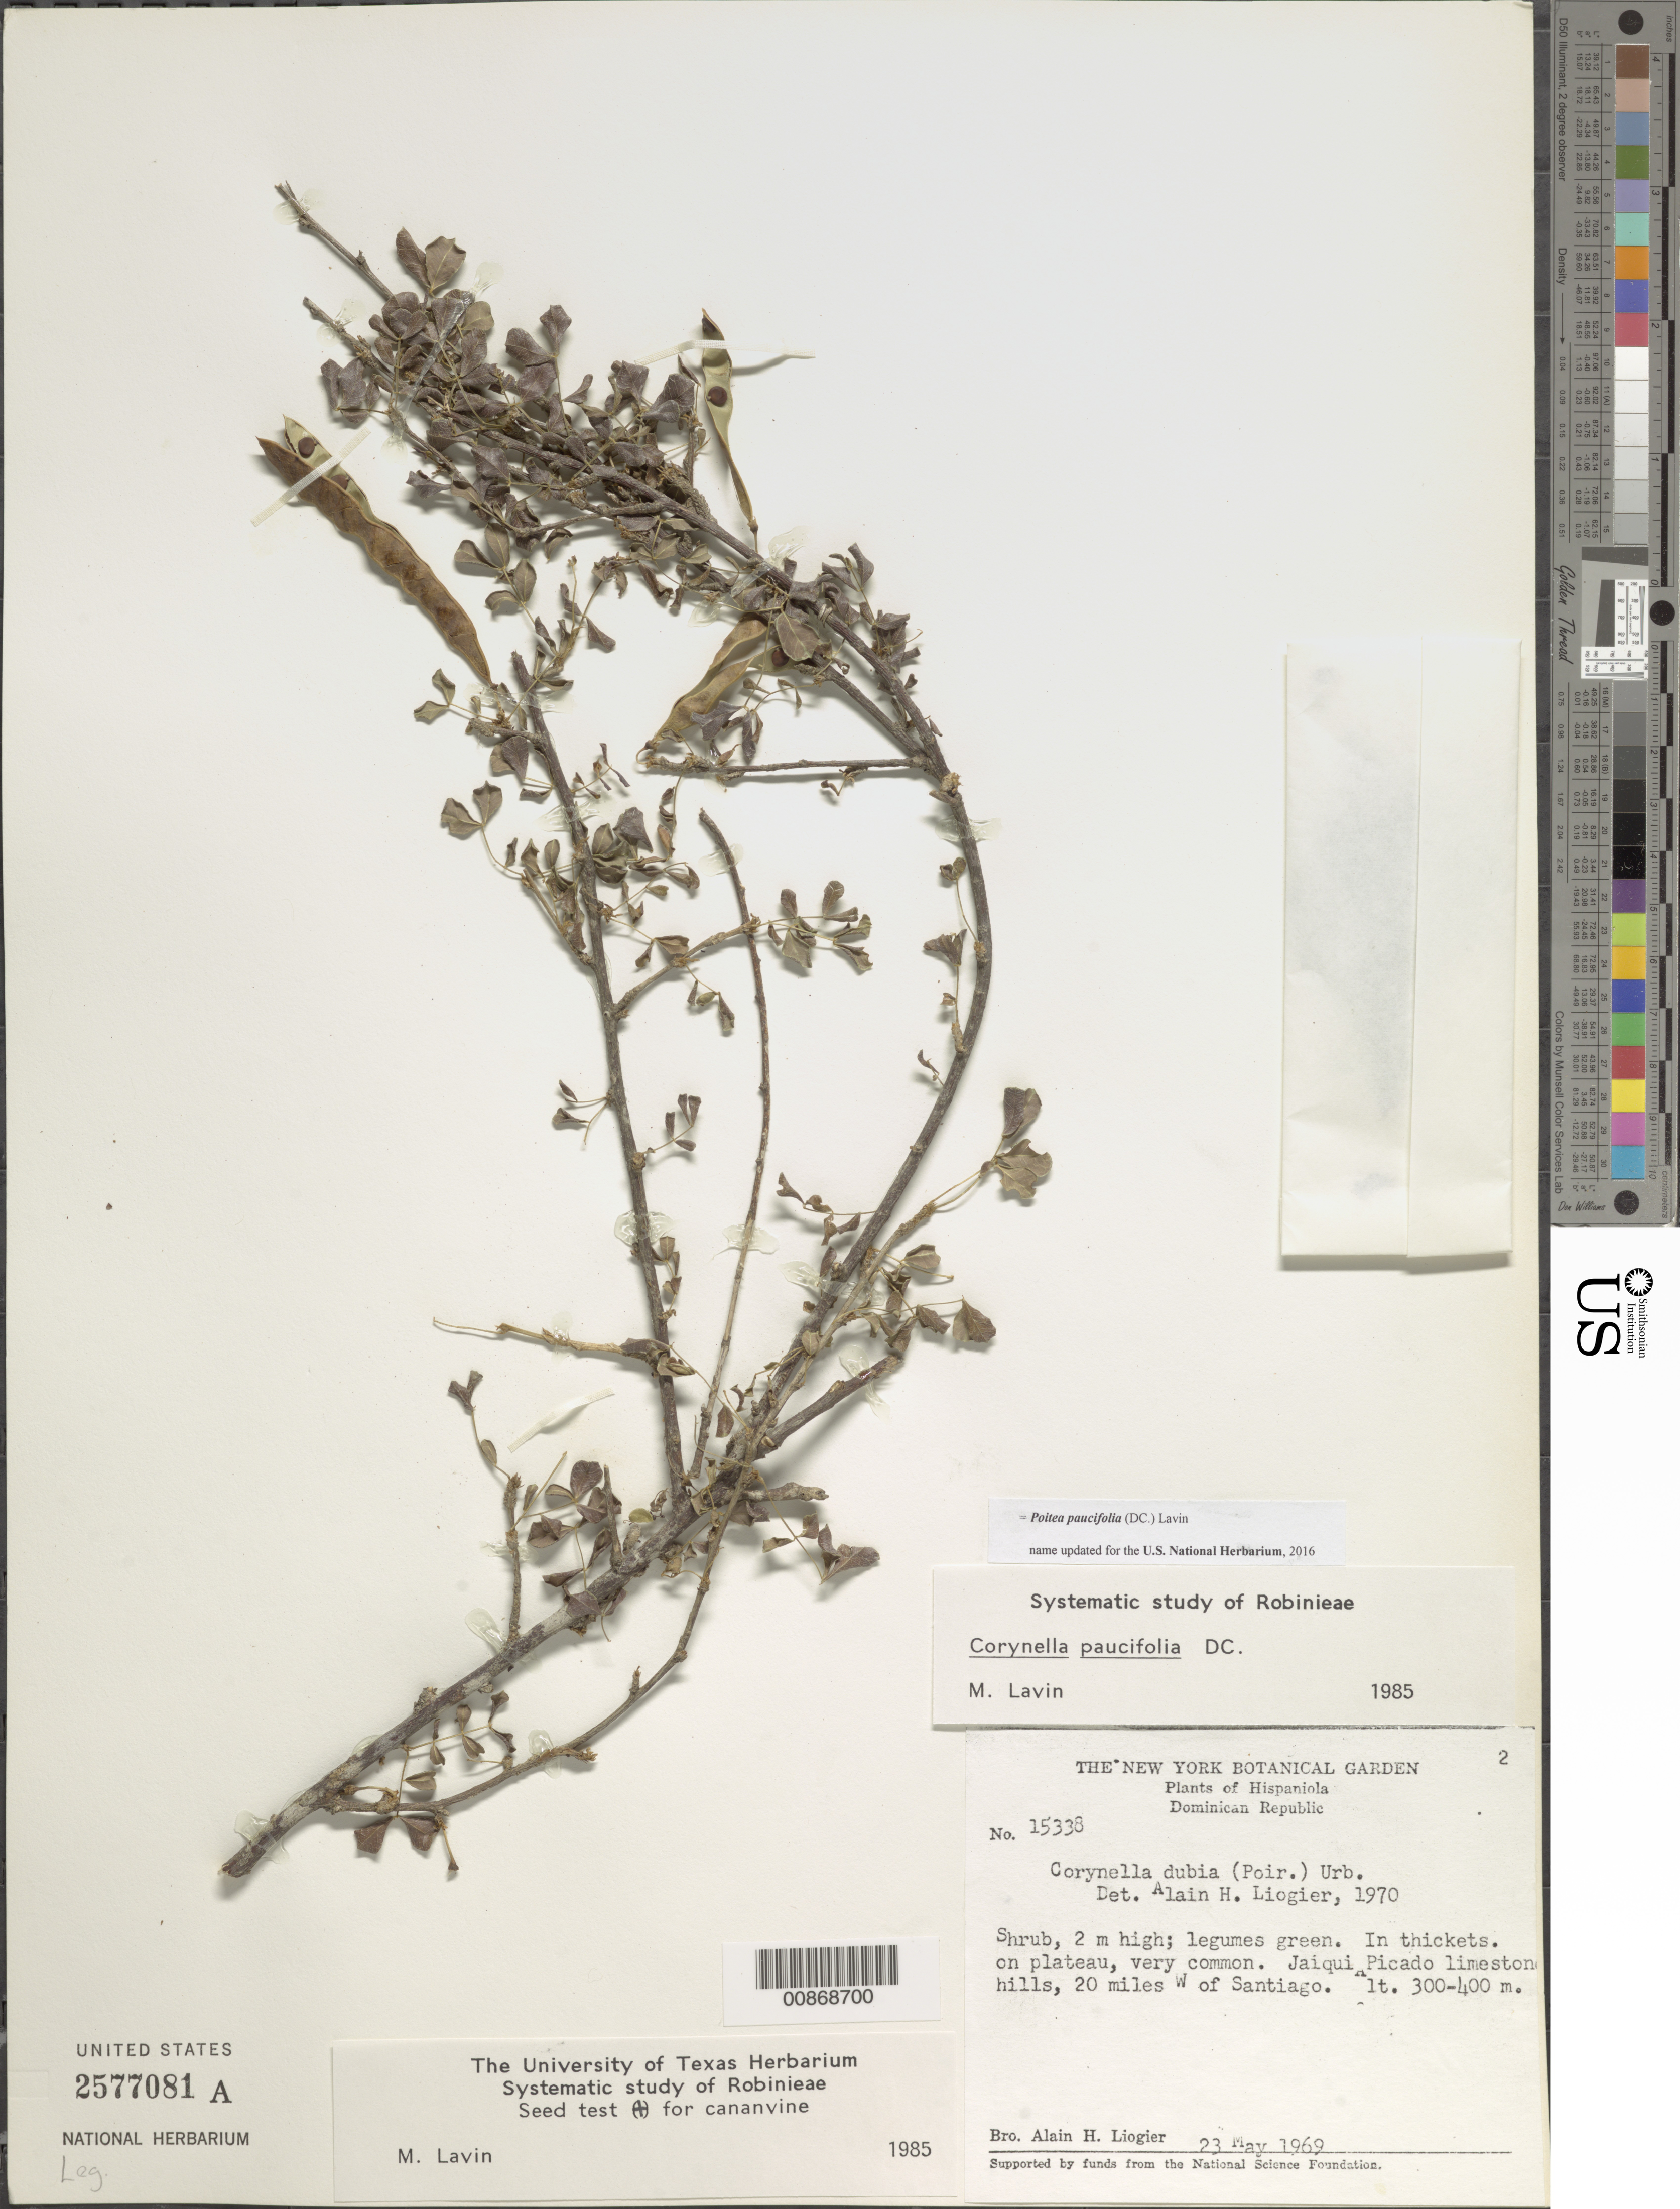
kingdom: Plantae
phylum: Tracheophyta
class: Magnoliopsida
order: Fabales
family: Fabaceae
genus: Poitea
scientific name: Poitea paucifolia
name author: (DC.) Lavin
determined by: Lavin, M.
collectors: A. H. Liogier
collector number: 15338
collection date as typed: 23 May 1969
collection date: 1969-05-23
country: Dominican Republic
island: Hispaniola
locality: Jaiquí Picado limestone hills, 20 miles W of Santiago.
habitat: In thickets on plateau.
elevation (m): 300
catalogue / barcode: US 2577081A